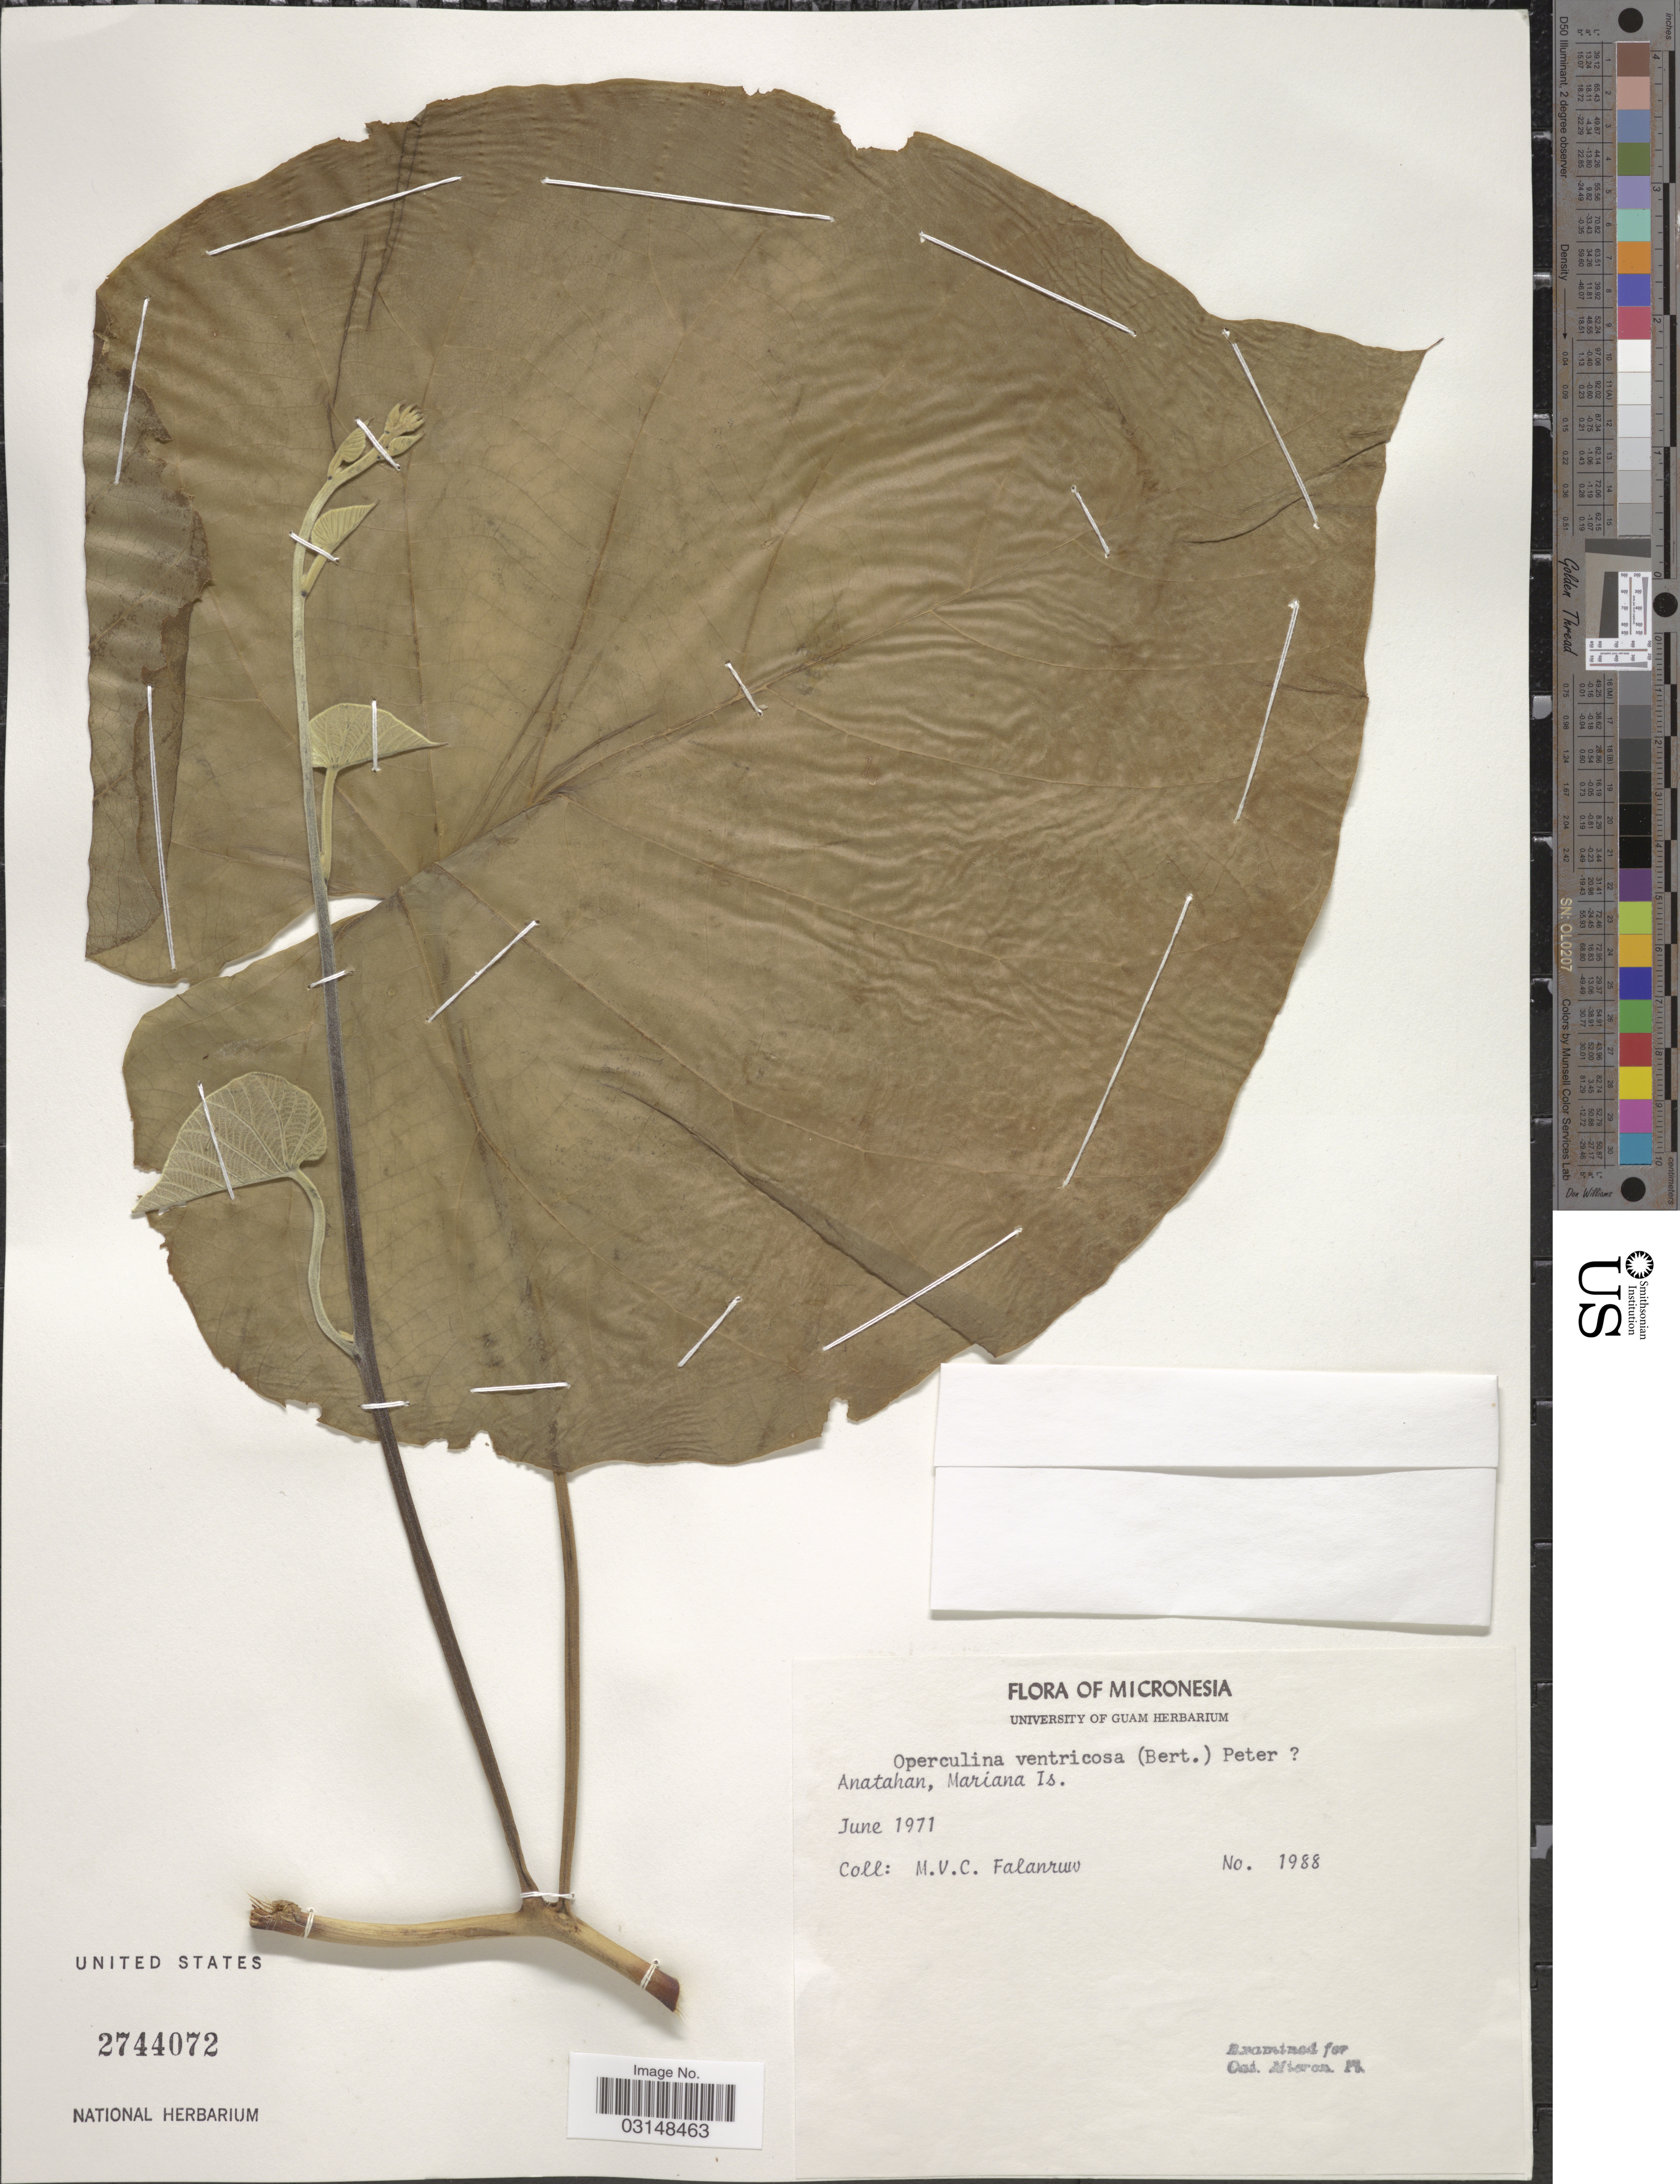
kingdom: Plantae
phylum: Tracheophyta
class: Magnoliopsida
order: Solanales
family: Convolvulaceae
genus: Operculina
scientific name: Operculina ventricosa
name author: (Aubl.) Barb. Rodr.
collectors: M. V. Falanruw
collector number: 1988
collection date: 1971-06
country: Northern Mariana Islands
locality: Micronesia, Anatahan, Mariana Is.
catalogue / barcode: US 2744072